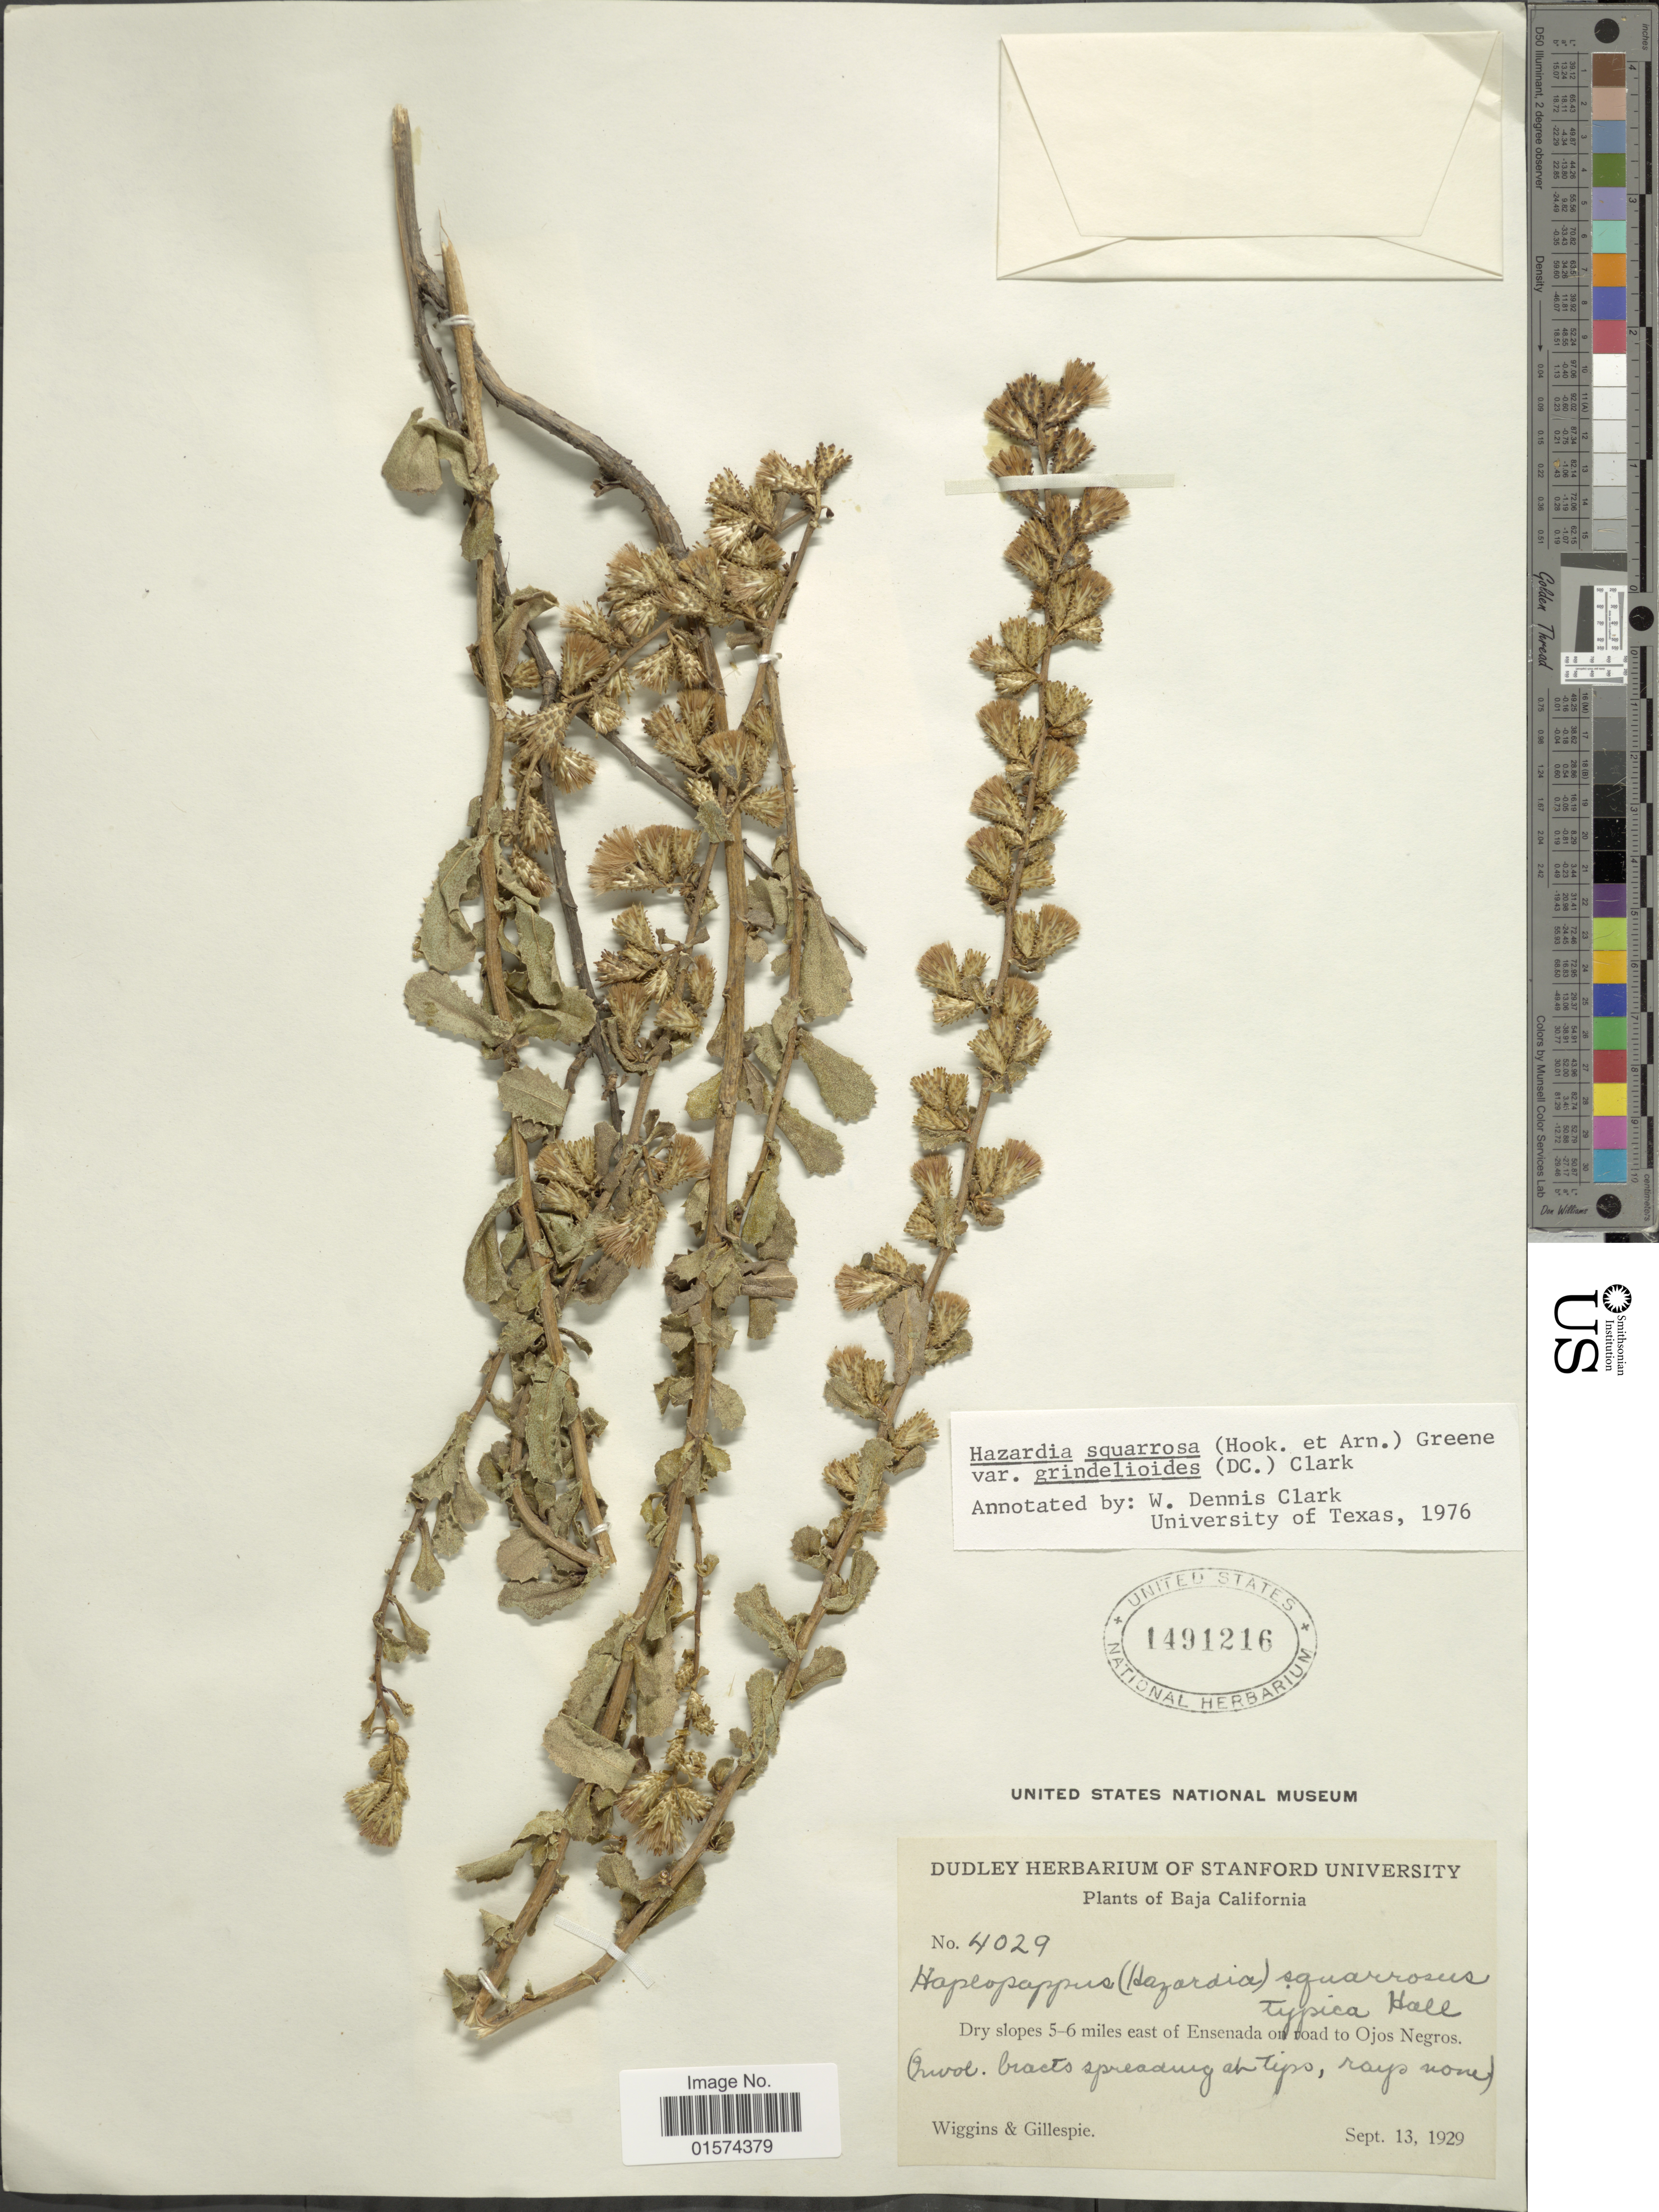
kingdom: Plantae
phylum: Tracheophyta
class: Magnoliopsida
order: Asterales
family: Asteraceae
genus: Hazardia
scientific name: Hazardia squarrosa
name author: (Hook. & Arn.) Greene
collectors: -- Wiggins & -- Gillespie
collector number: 4029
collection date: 1929-09-13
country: Mexico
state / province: Baja California Norte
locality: Dry slopes 5-6 miles east of Ensenada on road to Ojos Negros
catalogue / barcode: US 1491216